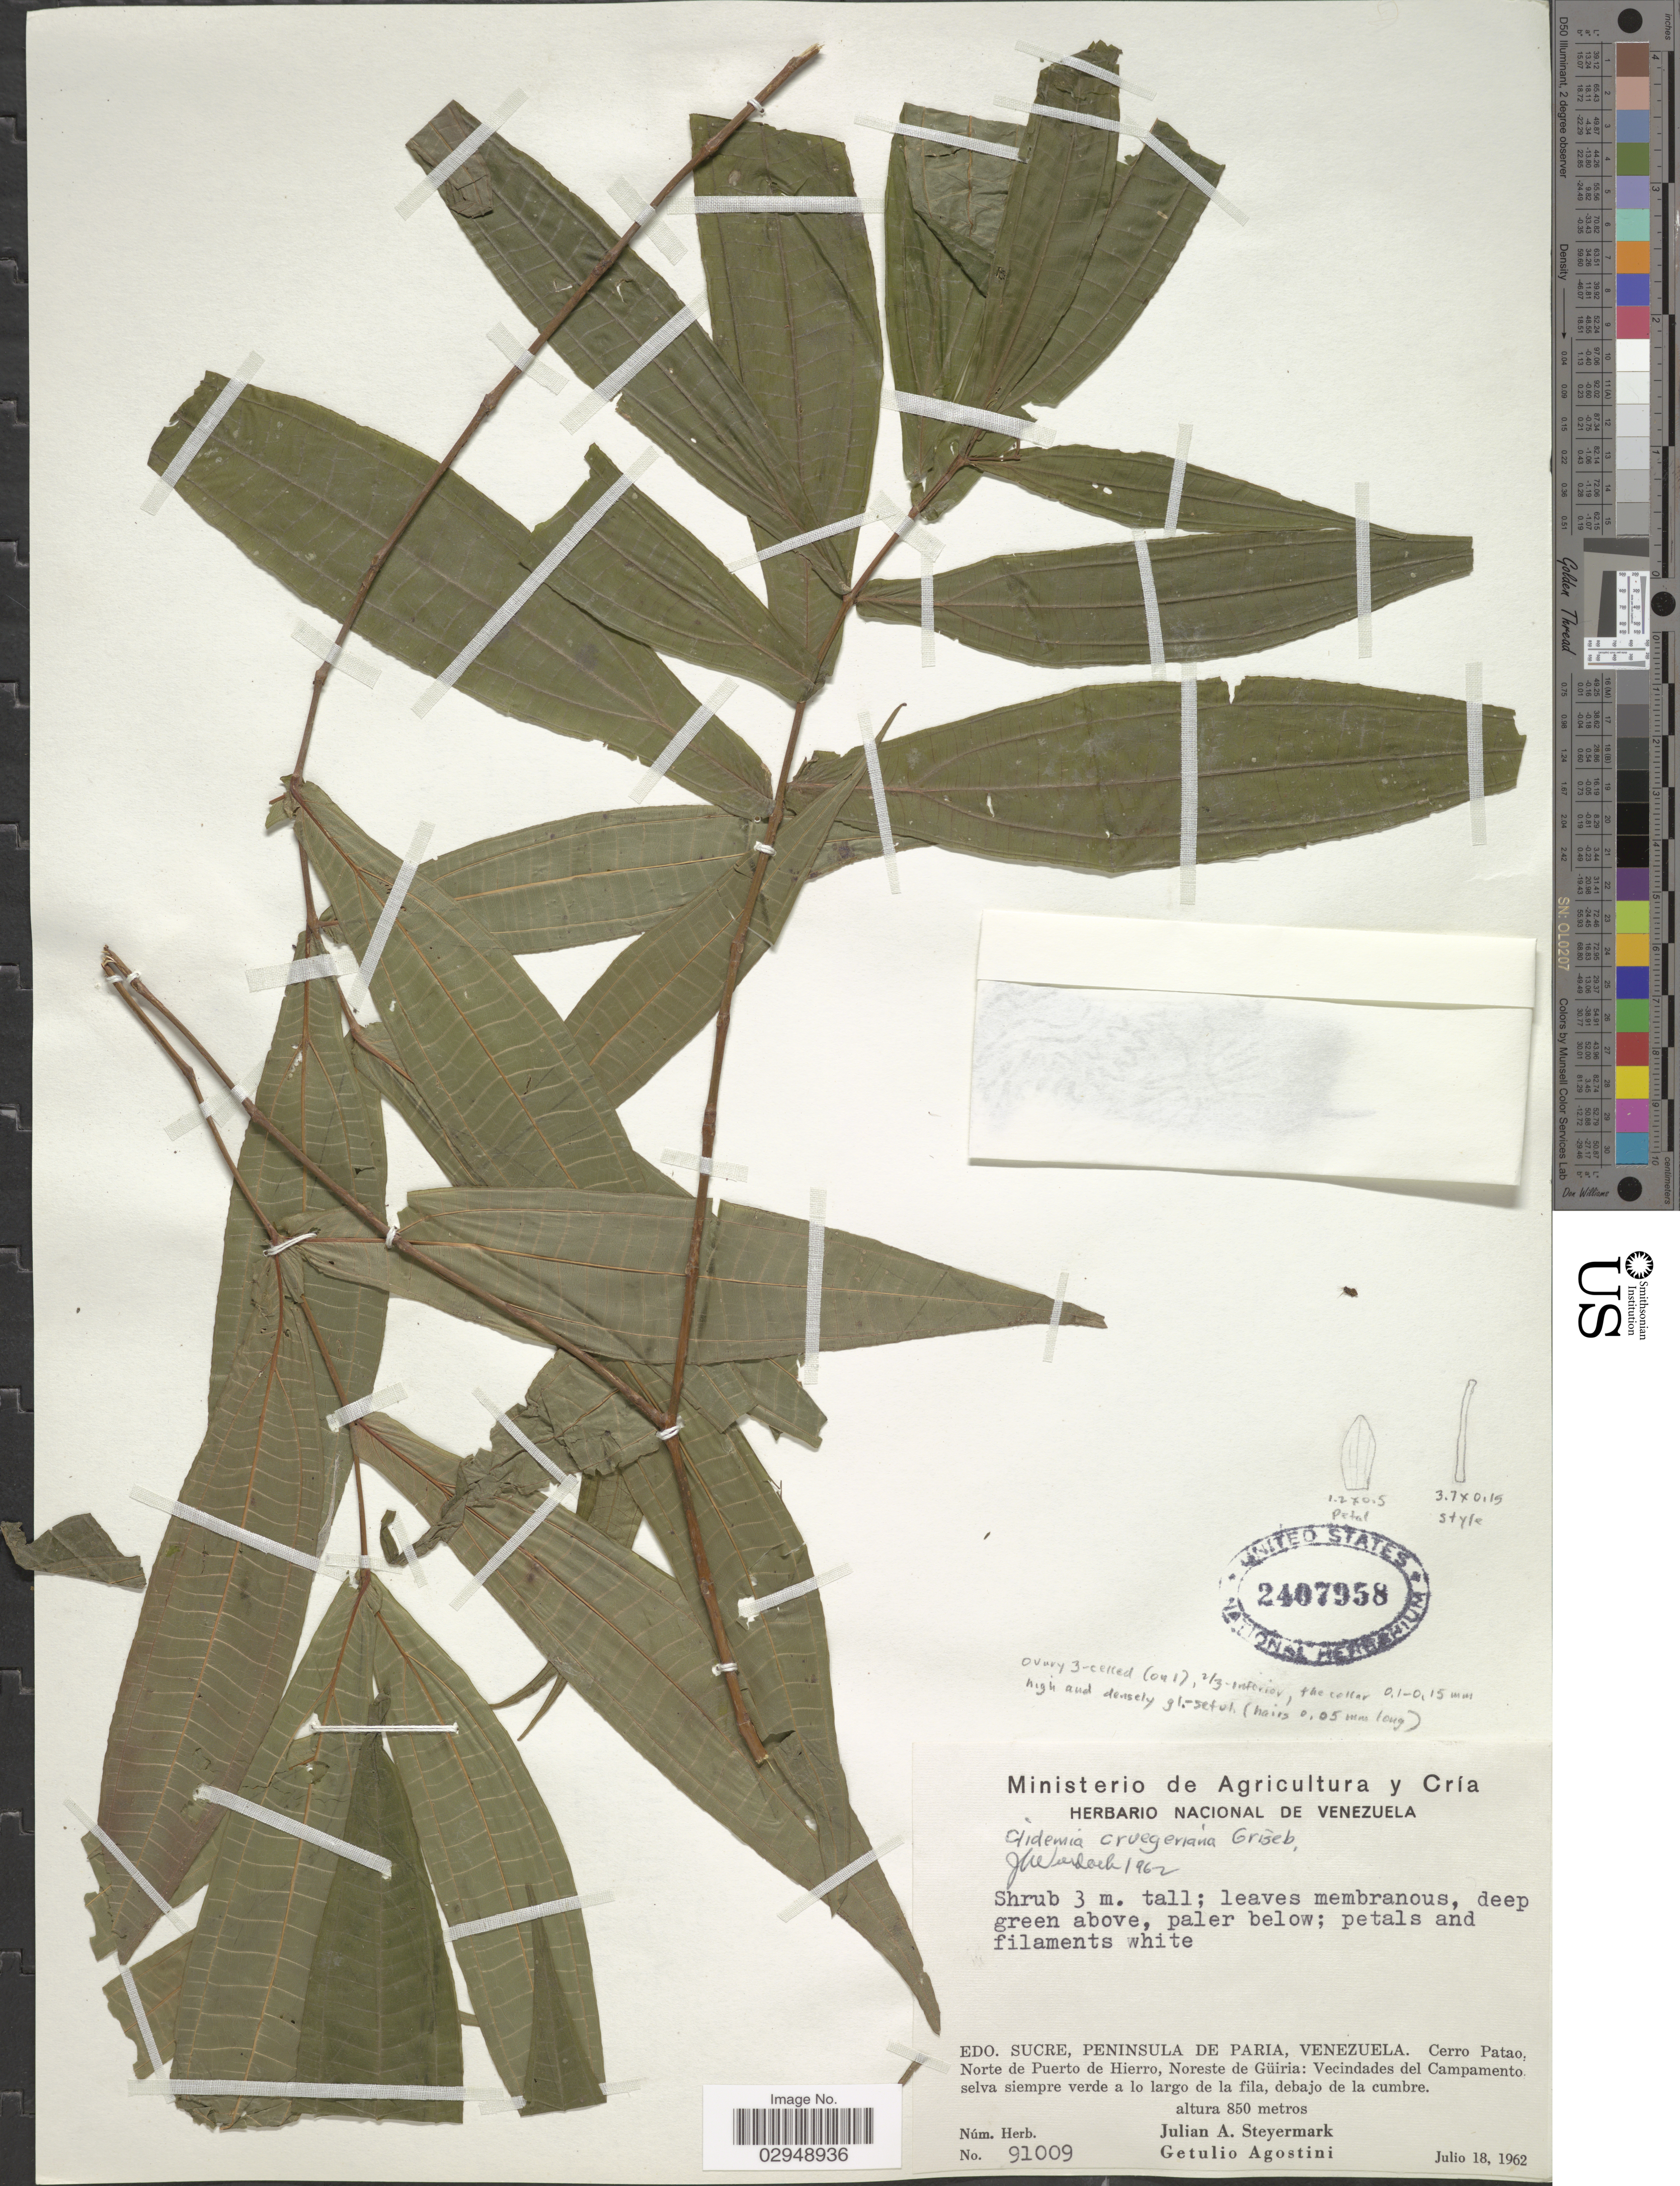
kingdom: Plantae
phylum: Tracheophyta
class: Magnoliopsida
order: Myrtales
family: Melastomataceae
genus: Clidemia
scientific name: Clidemia cruegeriana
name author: Griseb.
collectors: J. Steyermark & G. Agostini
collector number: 91009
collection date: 1962-07-18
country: Venezuela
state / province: Sucre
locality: Peninsula de Paria. Cerro Patao, Norte de Puerto de Hierro, Noreste de Güiria: Vecindades del Campamento selva siempre verde a lo largo de la fila, debajo de la cumbre.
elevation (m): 850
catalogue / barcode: US 2407958